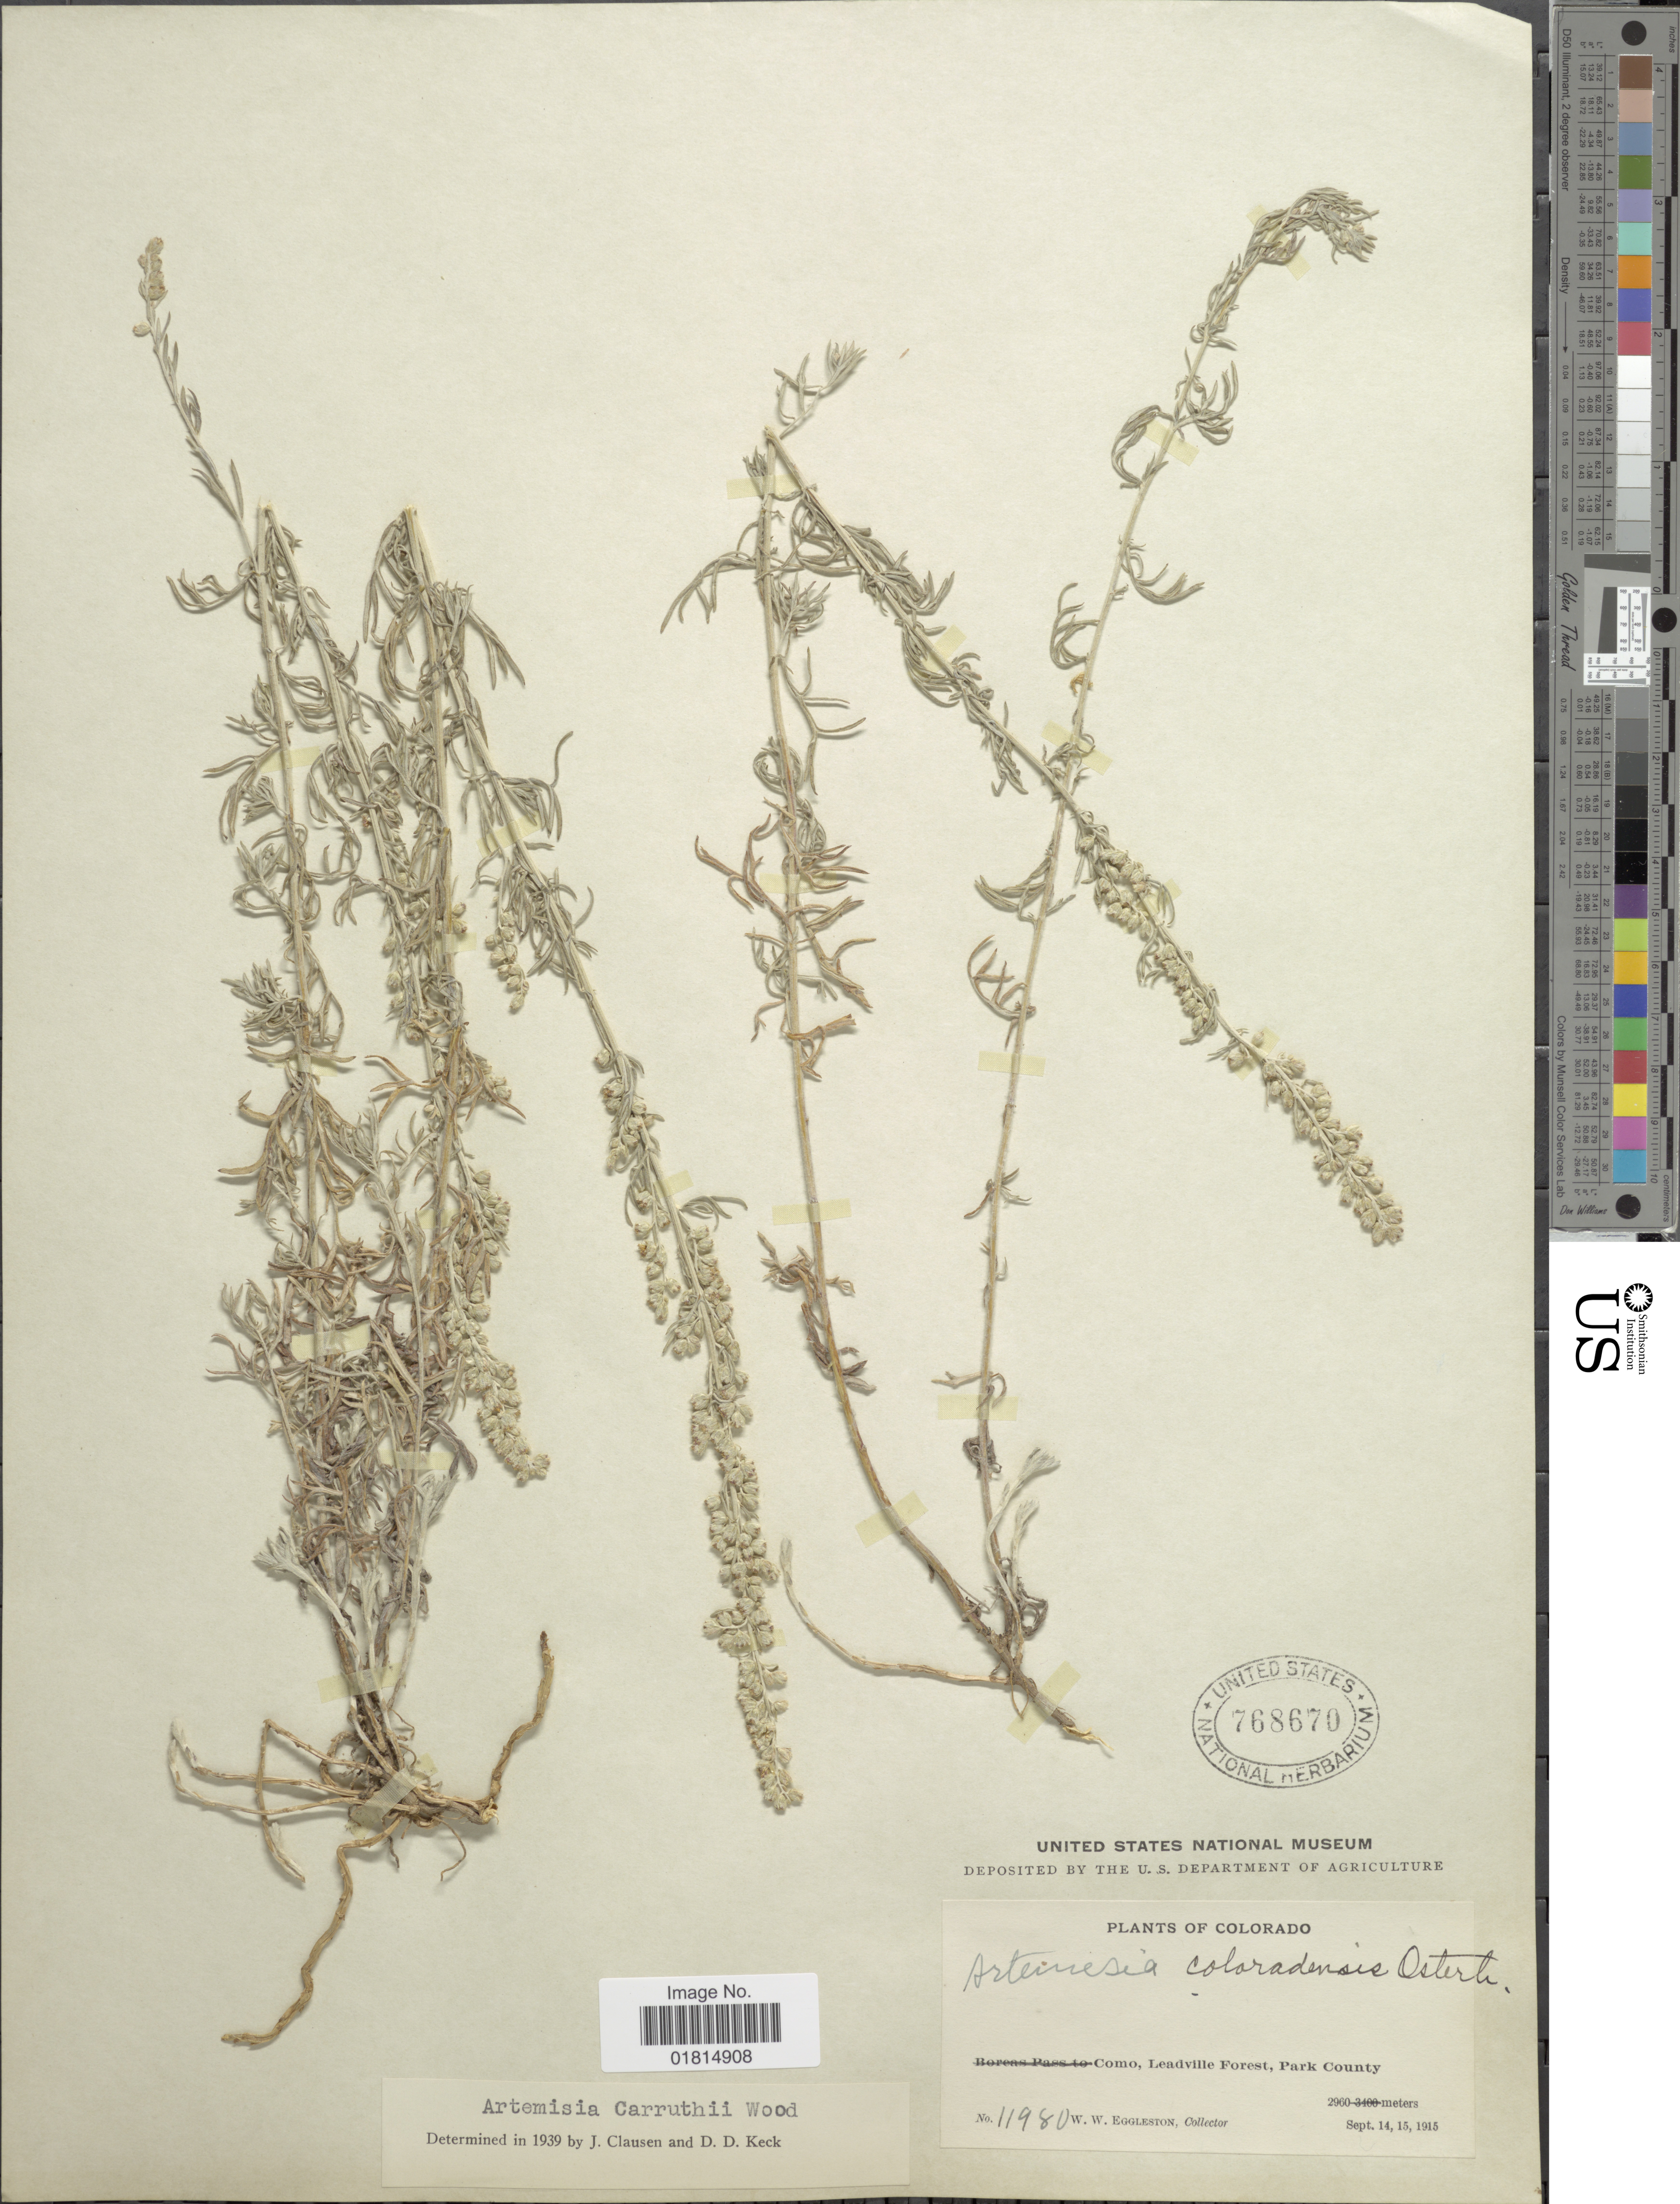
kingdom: Plantae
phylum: Tracheophyta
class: Magnoliopsida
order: Asterales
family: Asteraceae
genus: Artemisia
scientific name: Artemisia carruthii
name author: Alph. Wood ex Carruth.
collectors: W. W. Eggleston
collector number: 11980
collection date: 1915-09-14/1915-09-15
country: United States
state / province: Colorado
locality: Como, Leadville Forest, Park County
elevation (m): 2960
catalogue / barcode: US 768670